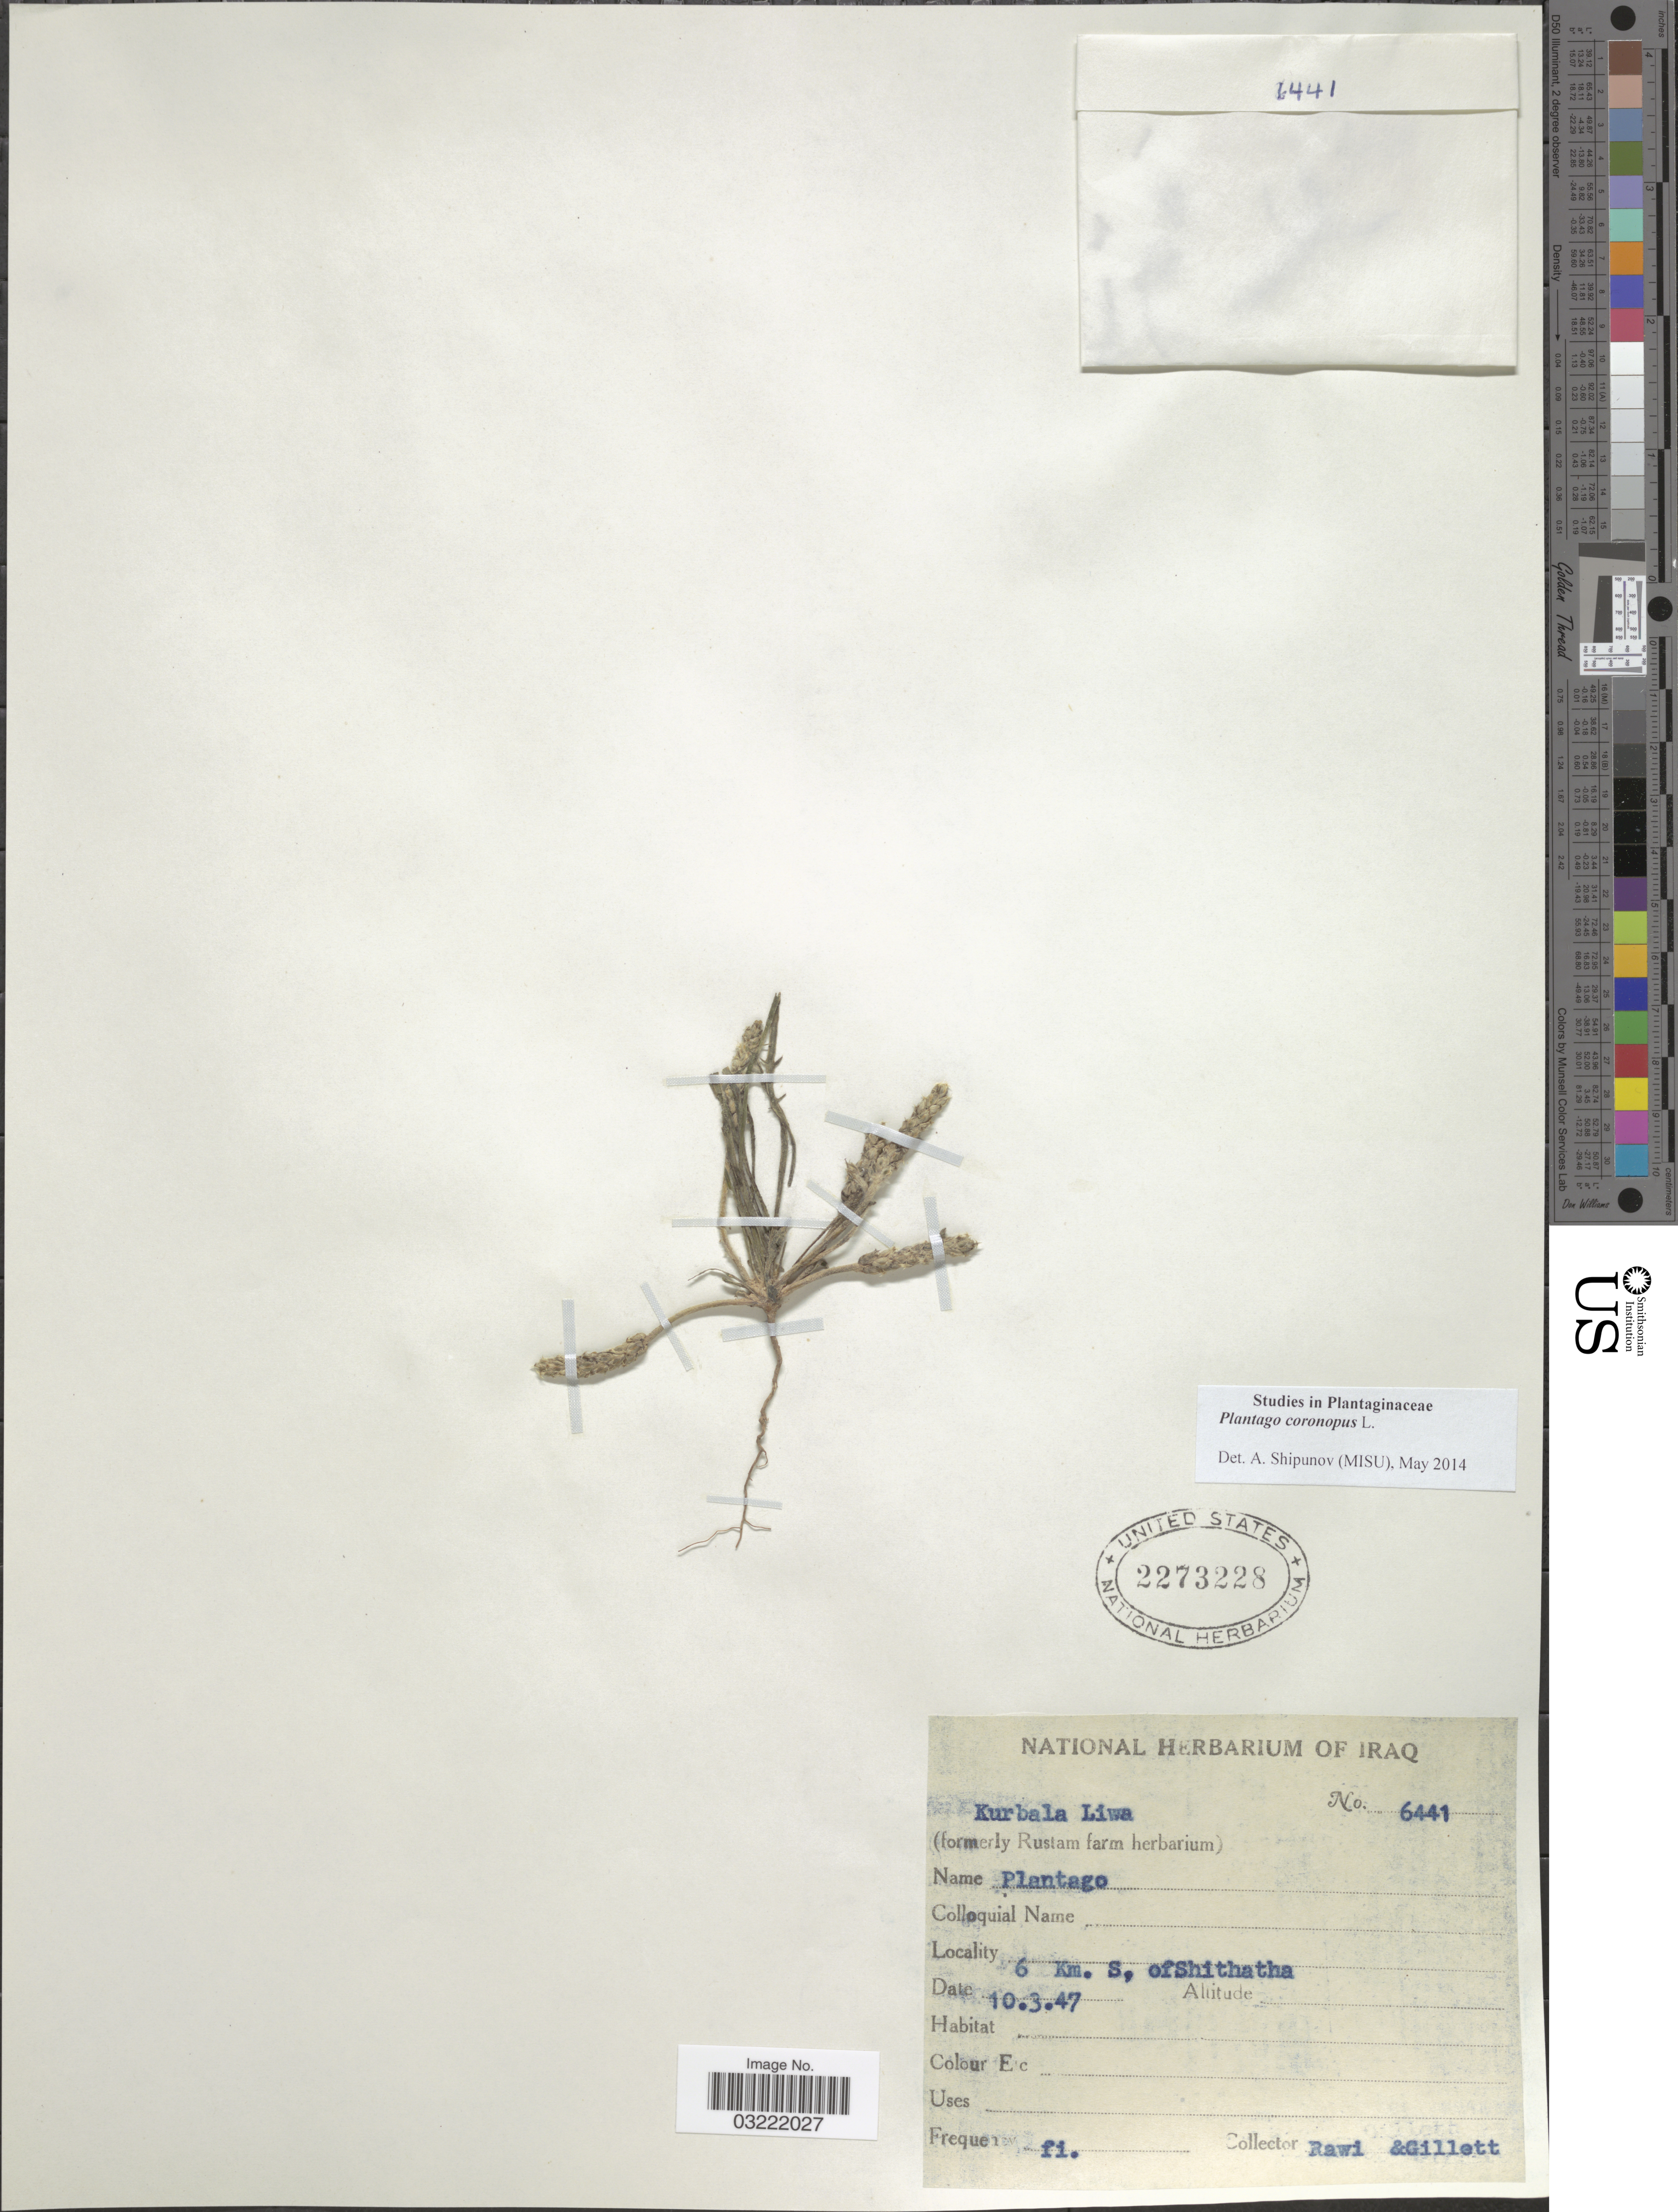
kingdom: Plantae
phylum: Tracheophyta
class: Magnoliopsida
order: Lamiales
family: Plantaginaceae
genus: Plantago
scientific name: Plantago coronopus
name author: L.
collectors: -. Rawi & Gillett, --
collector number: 6441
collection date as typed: Transcribed d/m/y: 10/3/47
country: Iraq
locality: Kurbala Liwa. 6 Km. S. of Shithatha.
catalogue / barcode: US 2273228